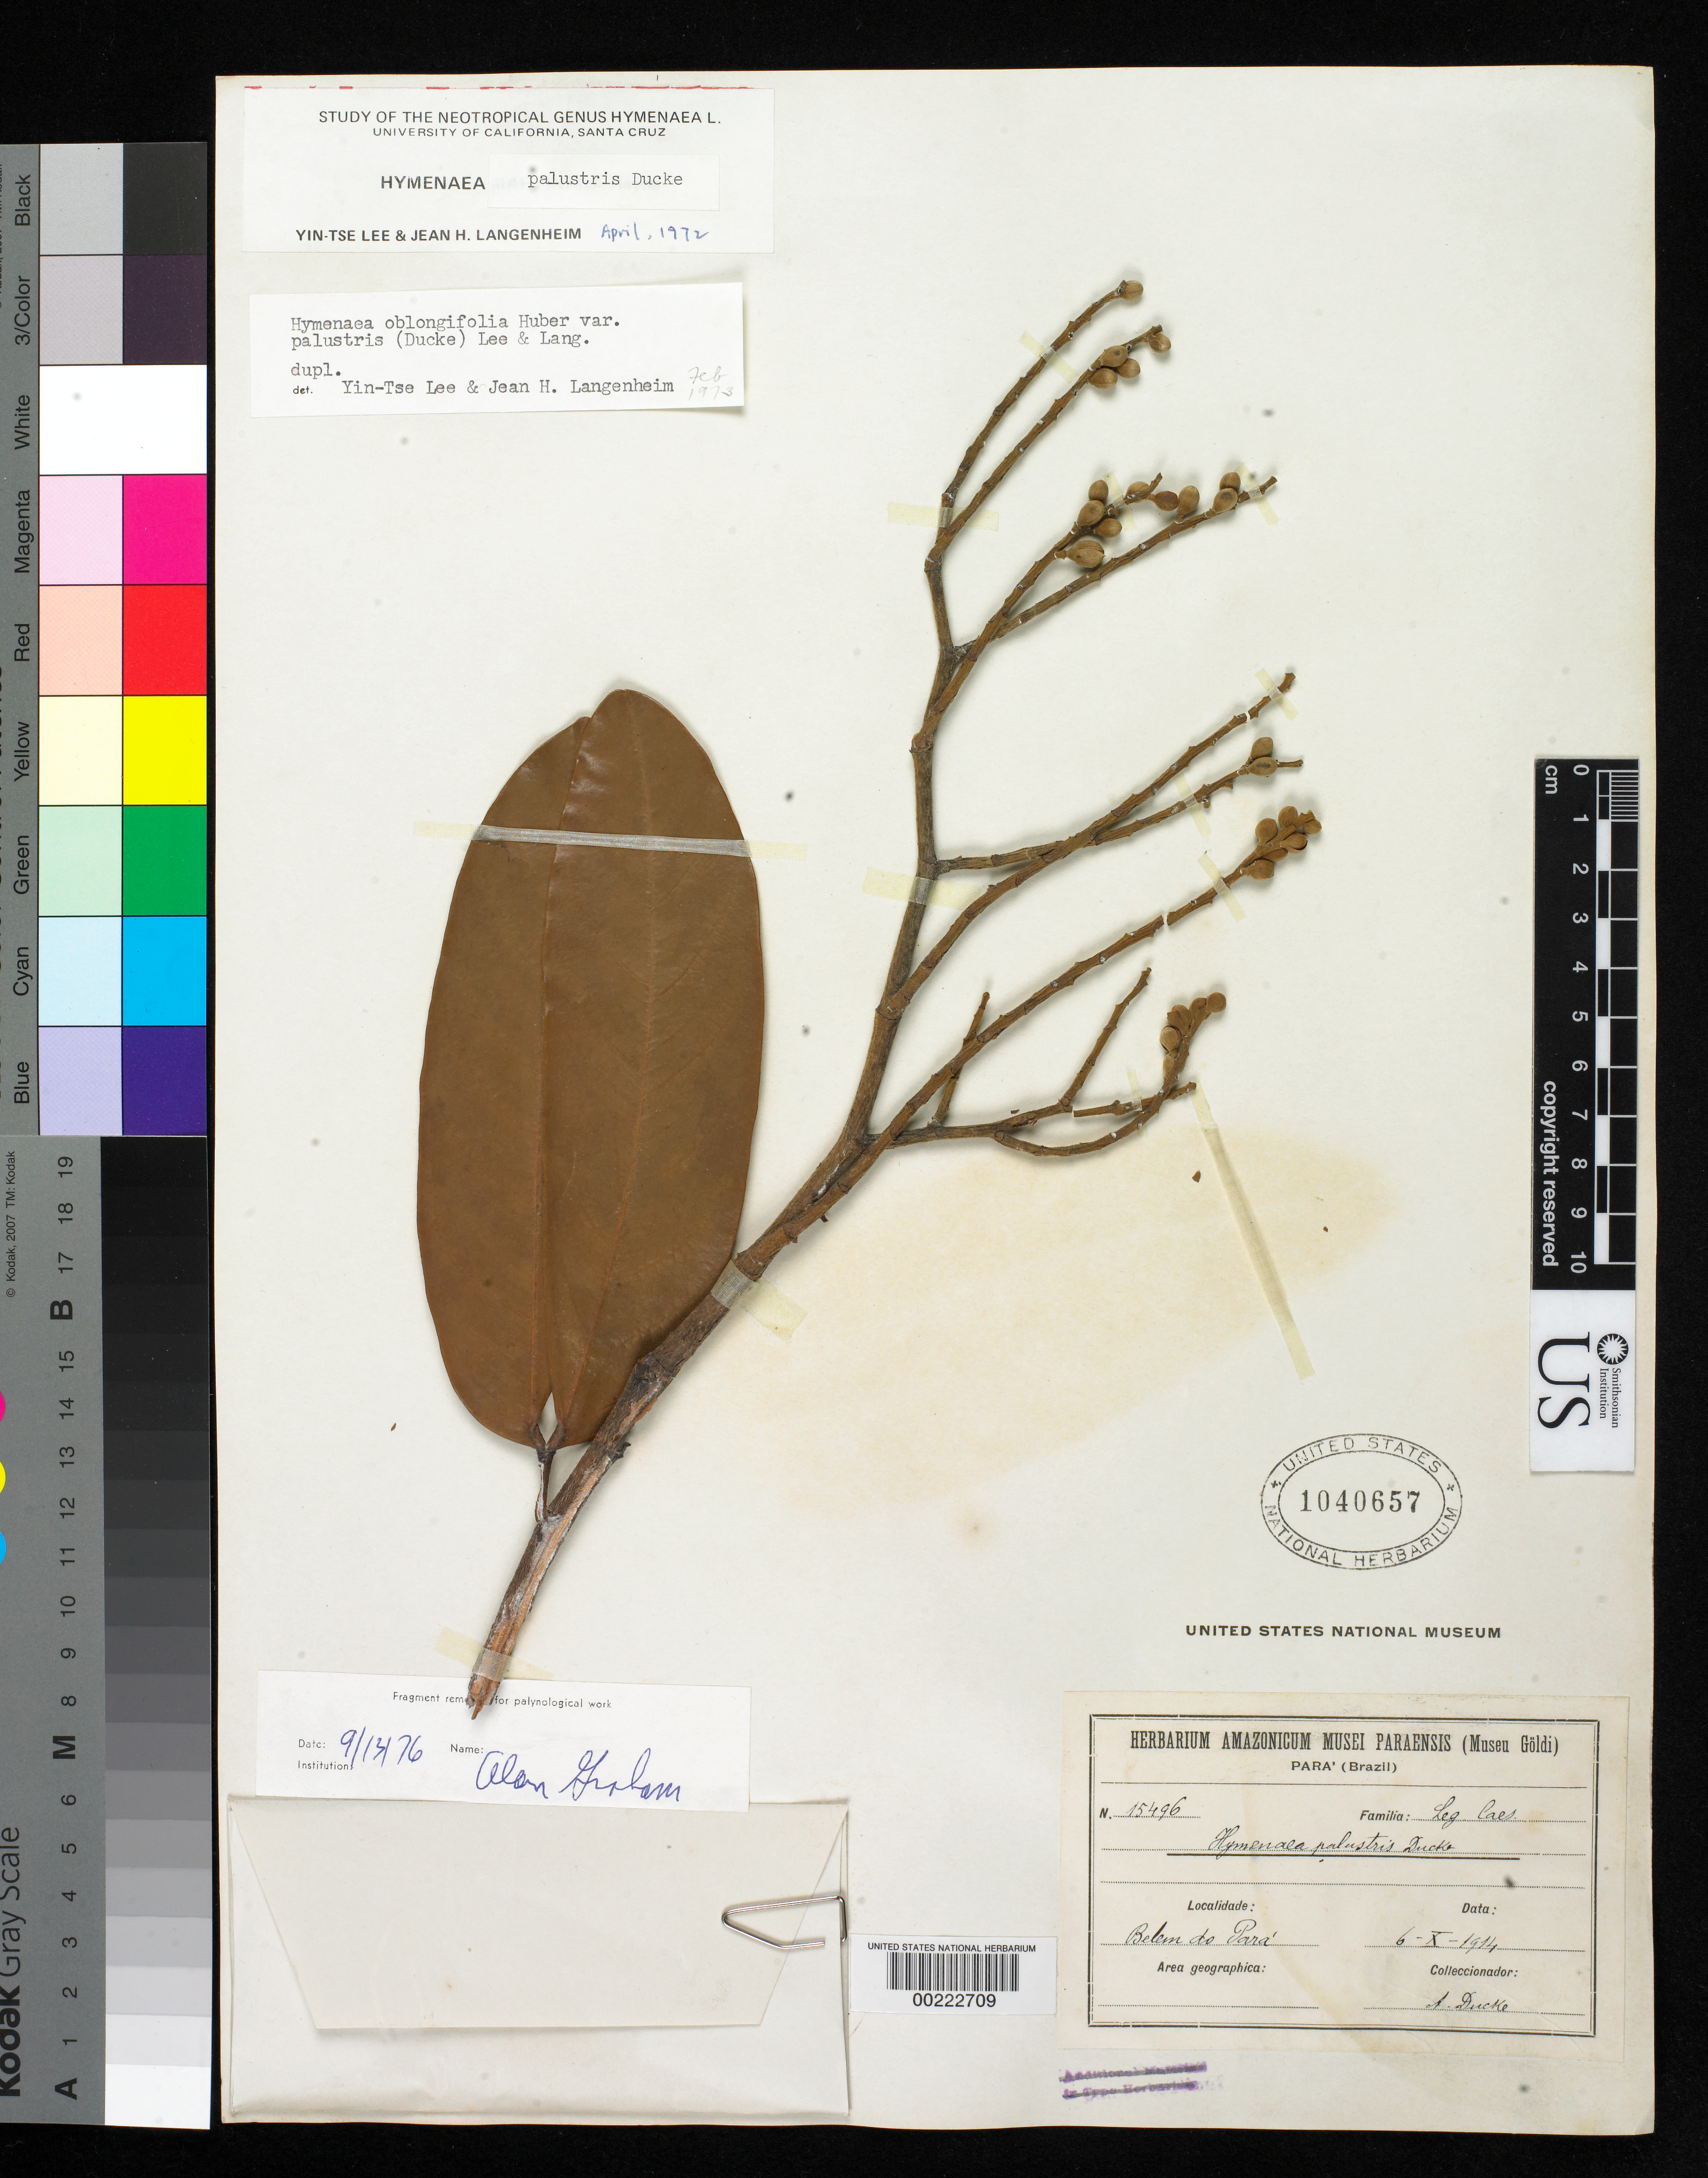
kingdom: Plantae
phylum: Tracheophyta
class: Magnoliopsida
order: Fabales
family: Fabaceae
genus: Hymenaea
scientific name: Hymenaea palustris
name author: Ducke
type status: Isotype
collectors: A. Ducke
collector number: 15496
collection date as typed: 06 Oct 1914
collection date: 1914-10-06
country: Brazil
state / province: Pará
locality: Belem do Pará.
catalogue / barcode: US 1040657